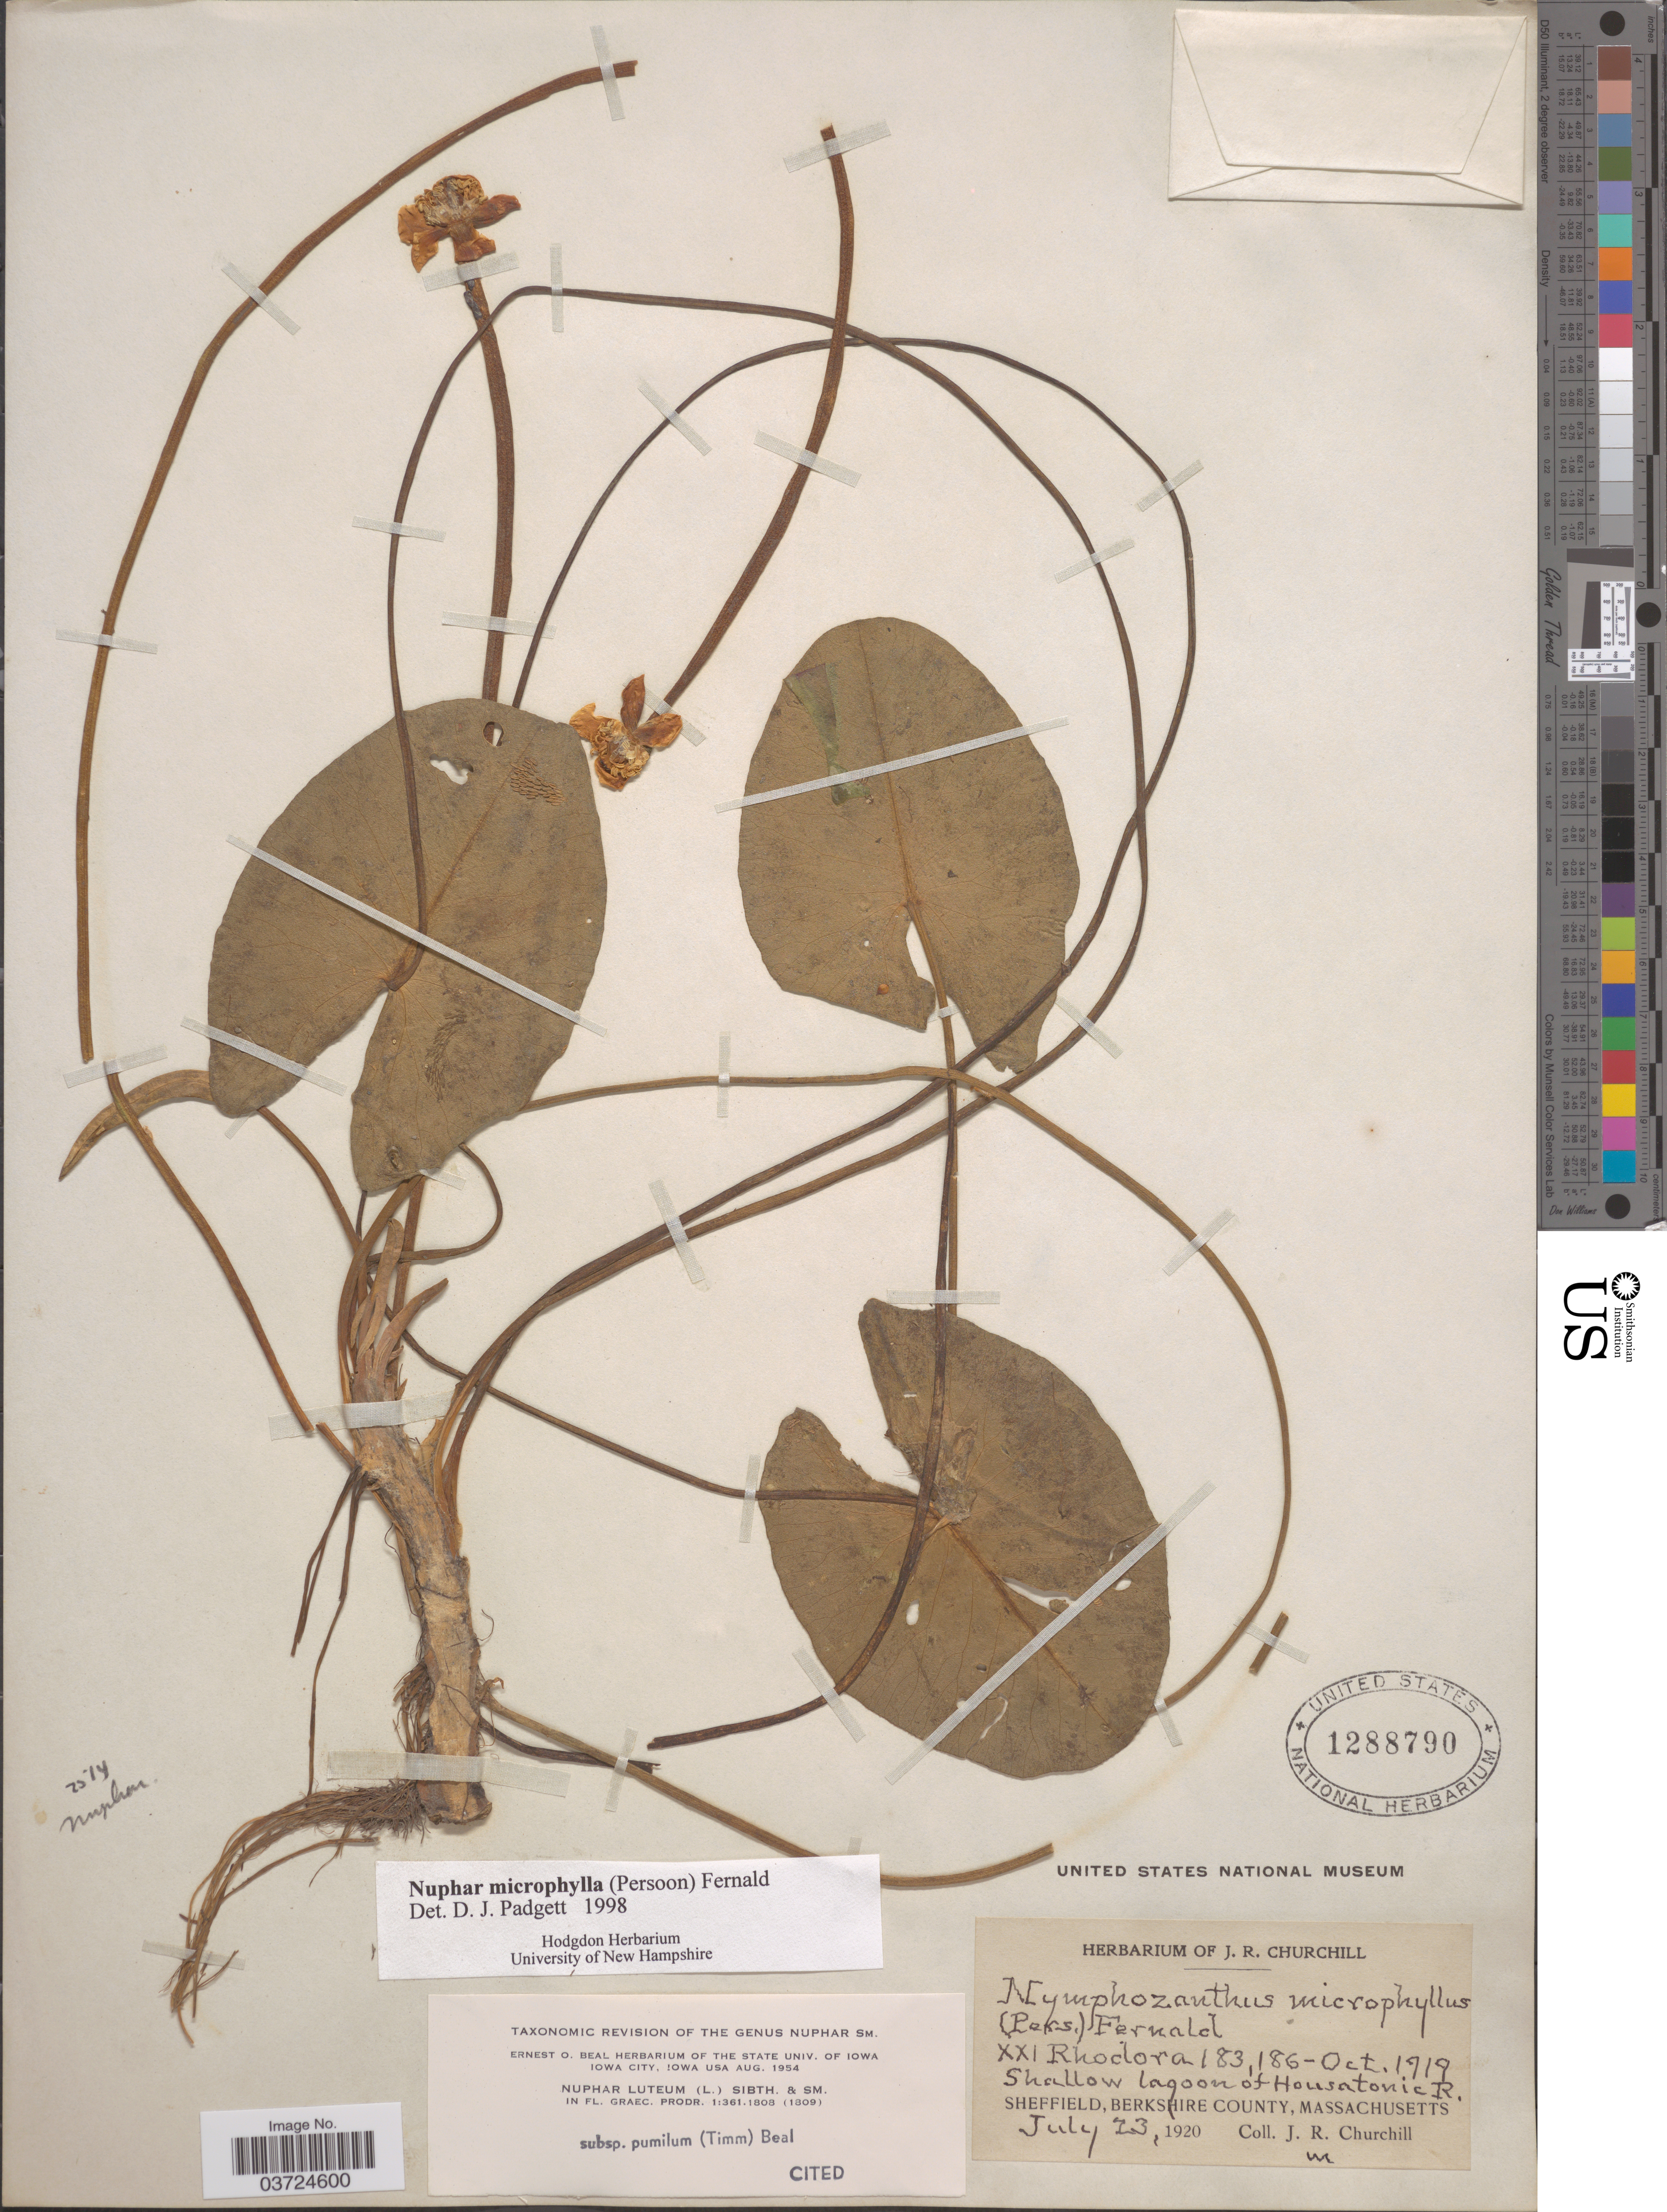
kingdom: Plantae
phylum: Tracheophyta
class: Magnoliopsida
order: Nymphaeales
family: Nymphaeaceae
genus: Nuphar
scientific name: Nuphar microphylla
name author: (Pers.) Fernald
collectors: J. Churchill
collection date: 1920-07-23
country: United States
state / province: Massachusetts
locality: Shallow lagoon of Housatonic R. Sheffield, Berkshire County.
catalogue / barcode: US 1288790